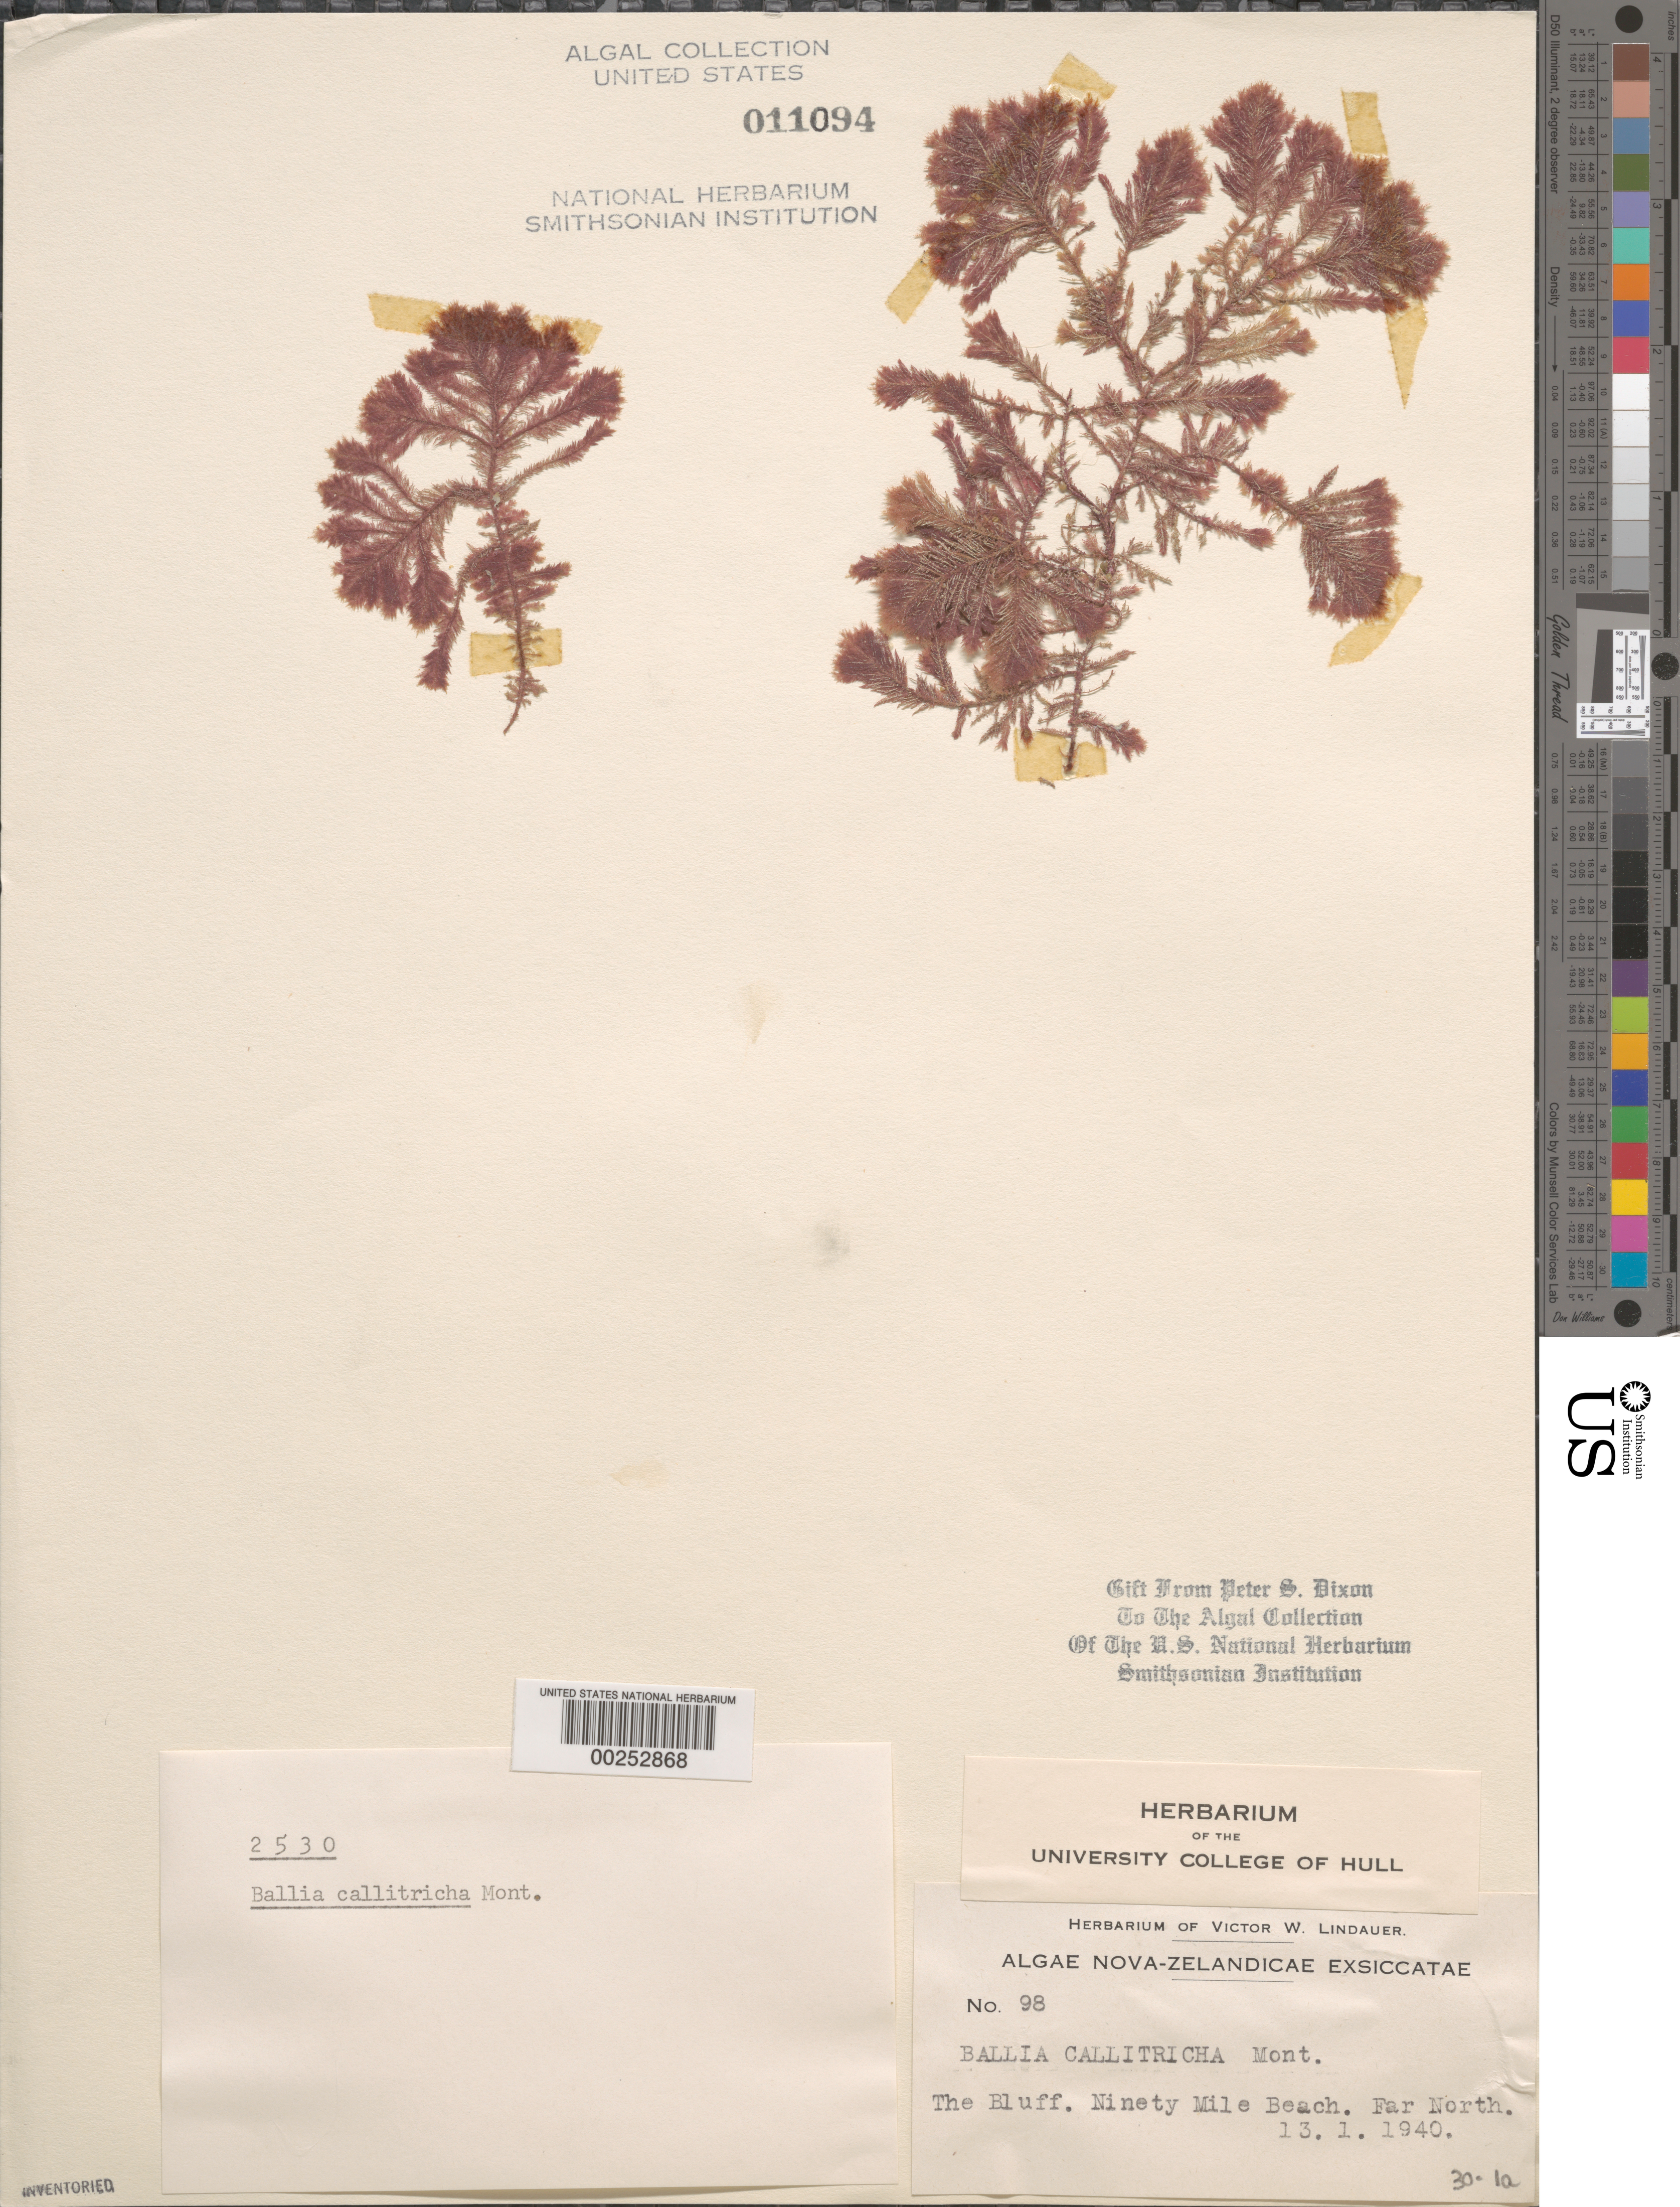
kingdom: Plantae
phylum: Rhodophyta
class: Florideophyceae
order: Balliales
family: Balliaceae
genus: Ballia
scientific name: Ballia callitricha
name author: (C. Agardh) Kützing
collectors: V. Lindauer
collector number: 98 & PSD 2530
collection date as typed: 13 Jan 1940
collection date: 1940-01-13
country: New Zealand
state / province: Northland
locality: The bluff, ninety mile beach, far north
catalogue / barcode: US 11094